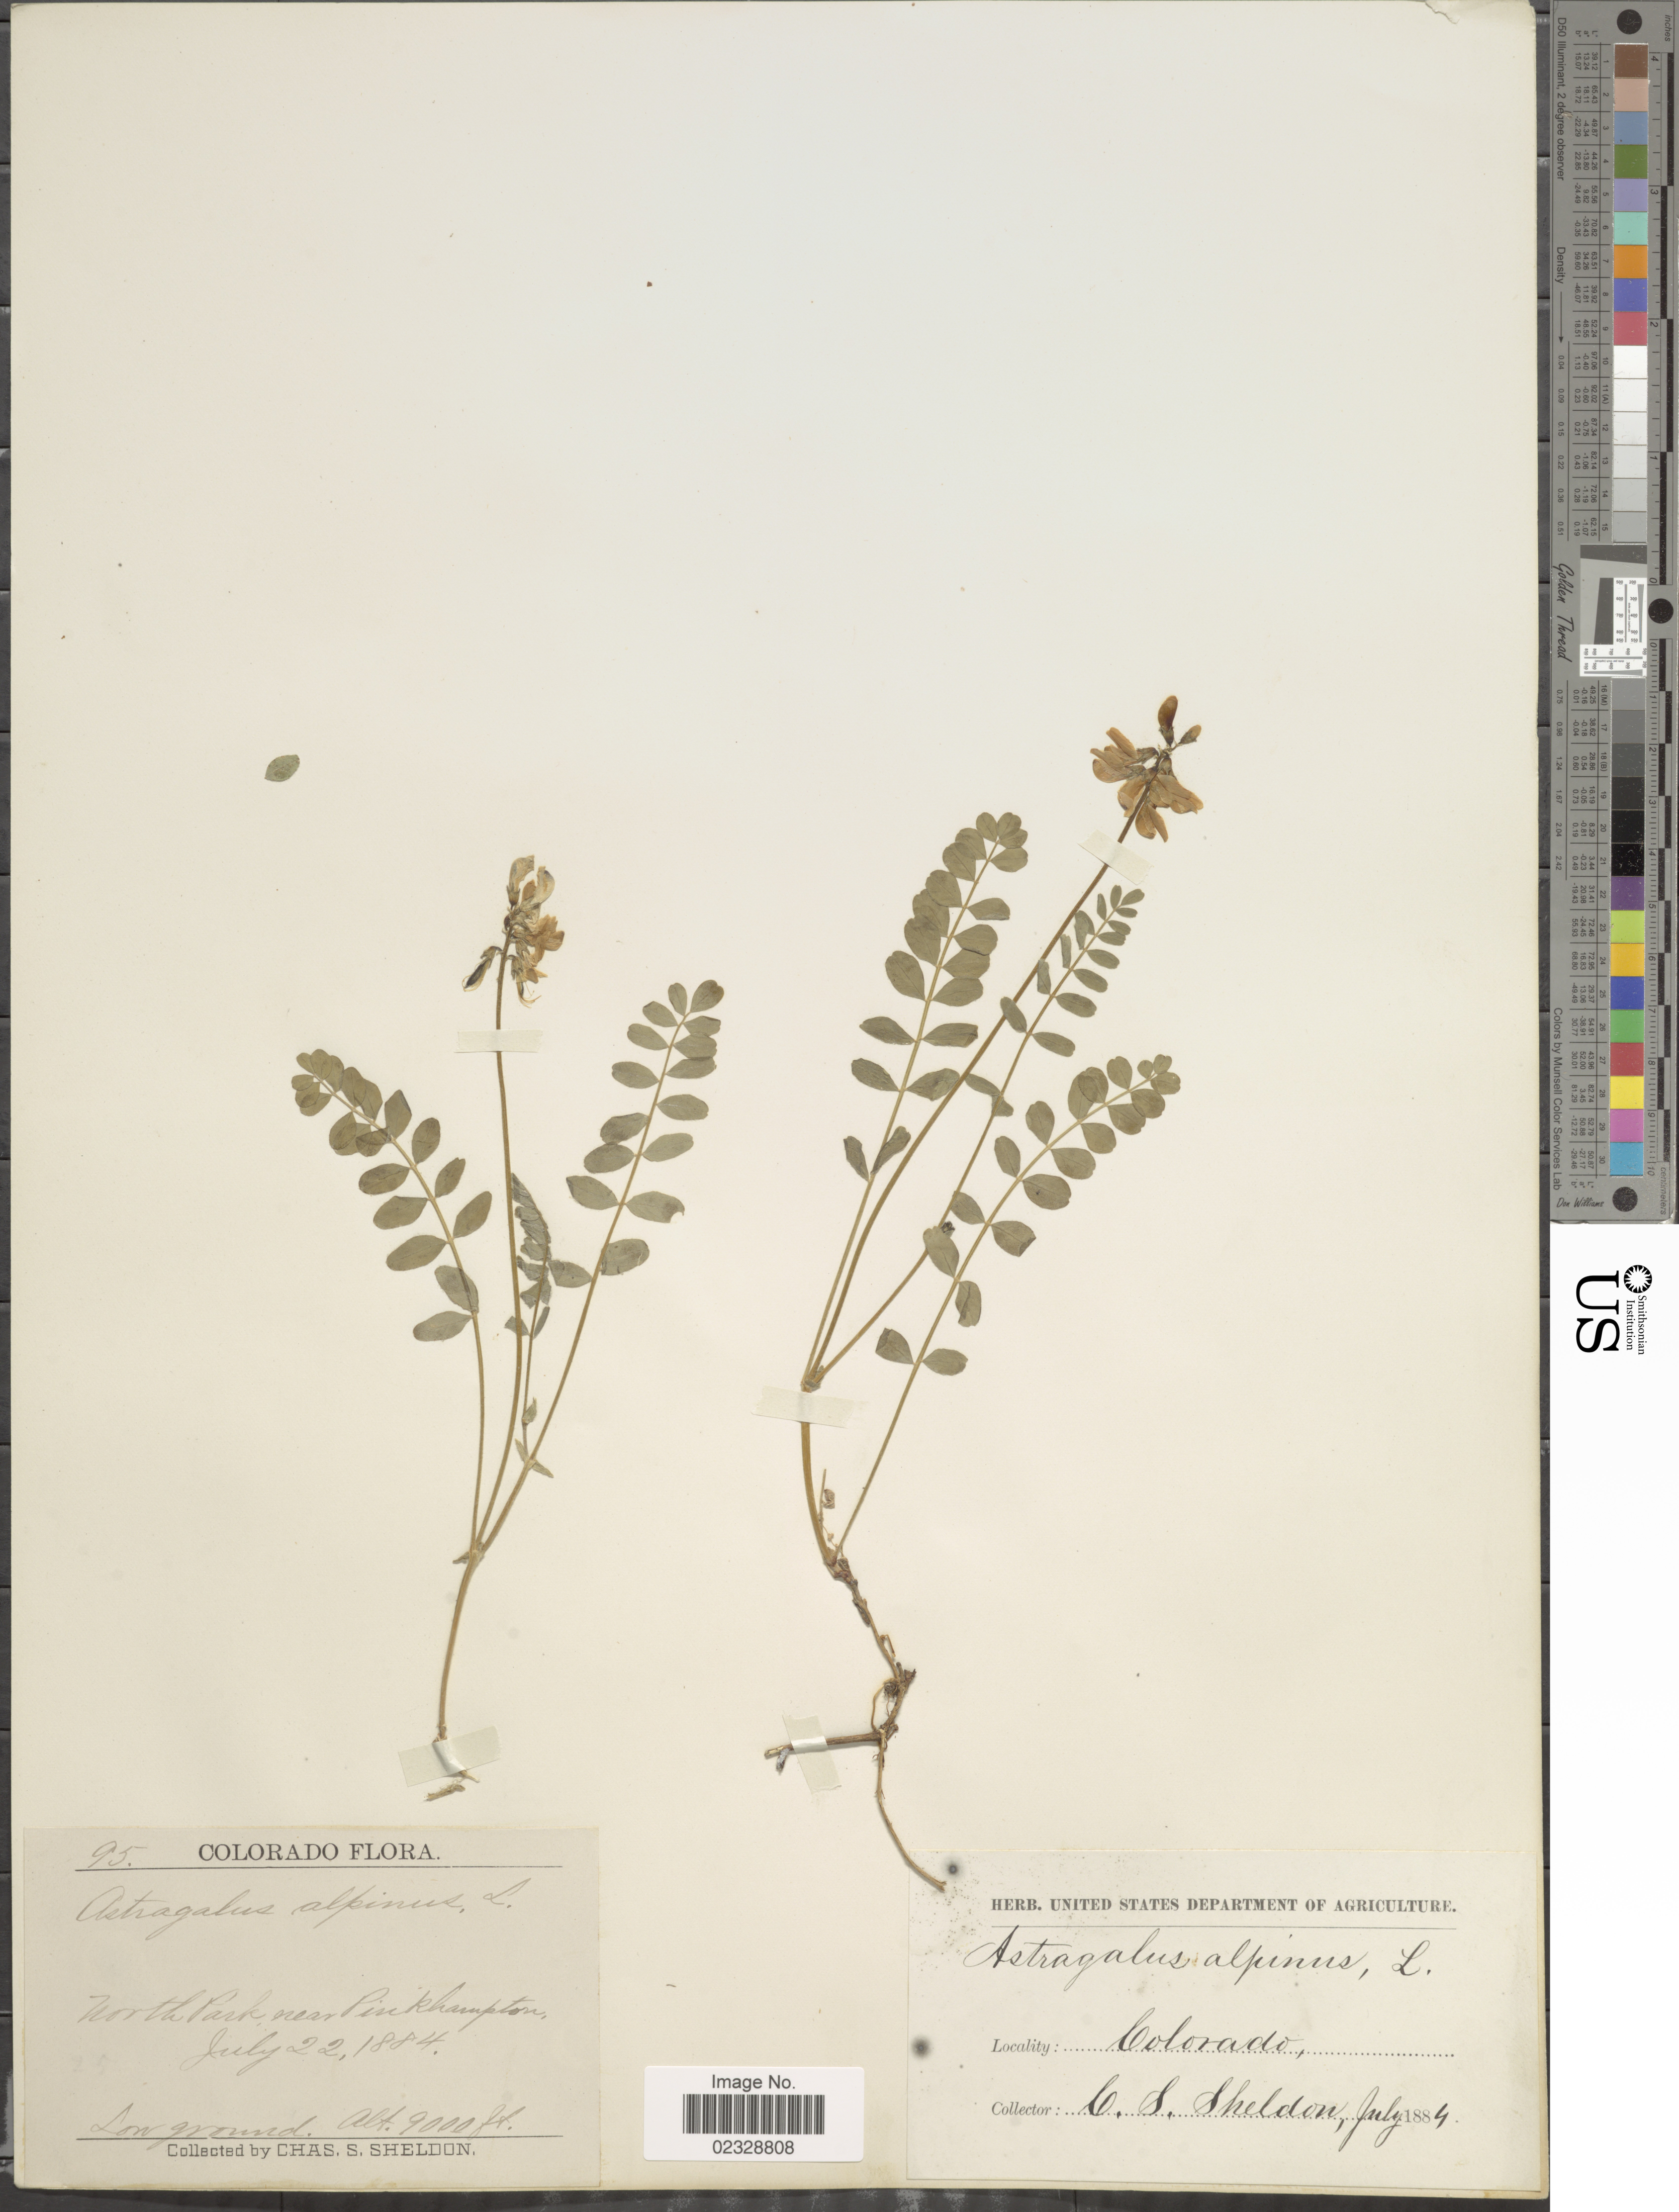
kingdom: Plantae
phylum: Tracheophyta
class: Magnoliopsida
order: Fabales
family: Fabaceae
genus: Astragalus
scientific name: Astragalus alpinus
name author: L.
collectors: C. S. Sheldon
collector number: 95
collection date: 1884-07-22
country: United States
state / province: Colorado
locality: North Park near Pinkhampton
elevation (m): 2743